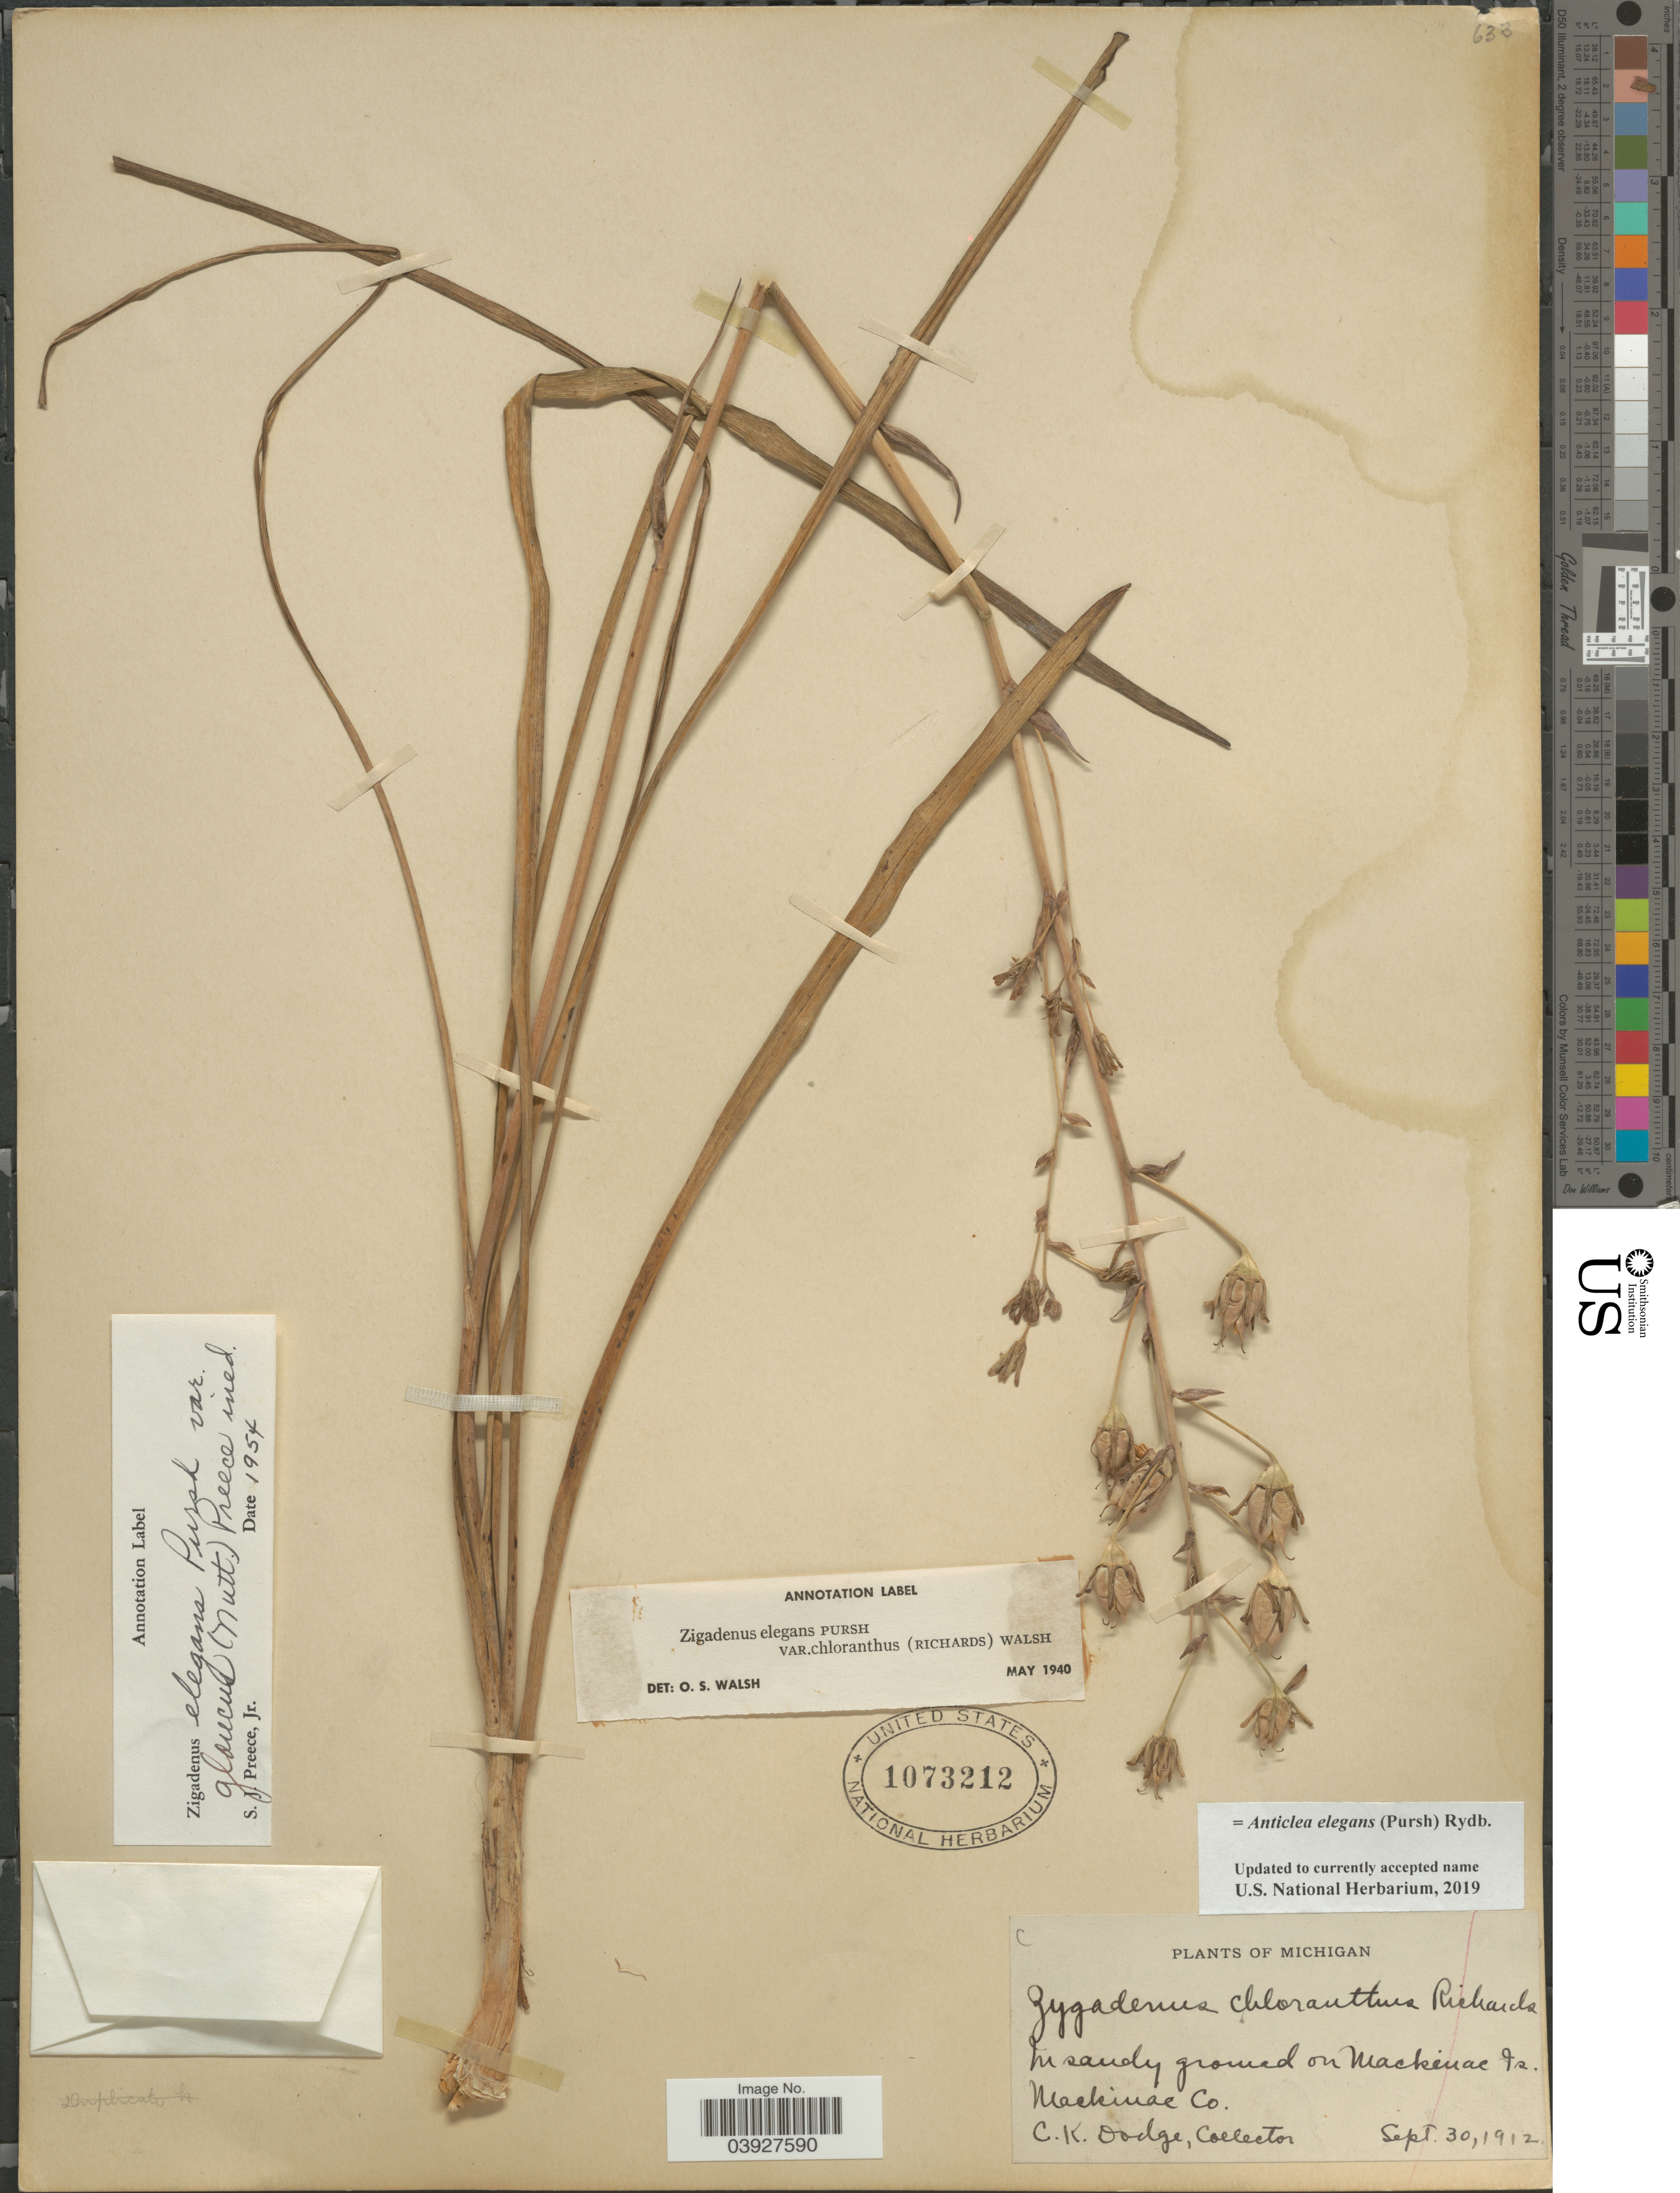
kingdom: Plantae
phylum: Tracheophyta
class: Liliopsida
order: Liliales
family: Melanthiaceae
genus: Anticlea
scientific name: Anticlea elegans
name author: (Pursh) Rydb.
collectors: C. Dodge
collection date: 1912-09-30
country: United States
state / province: Michigan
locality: In sandy ground on Mackinac Is. Mackinac Co.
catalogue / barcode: US 1073212